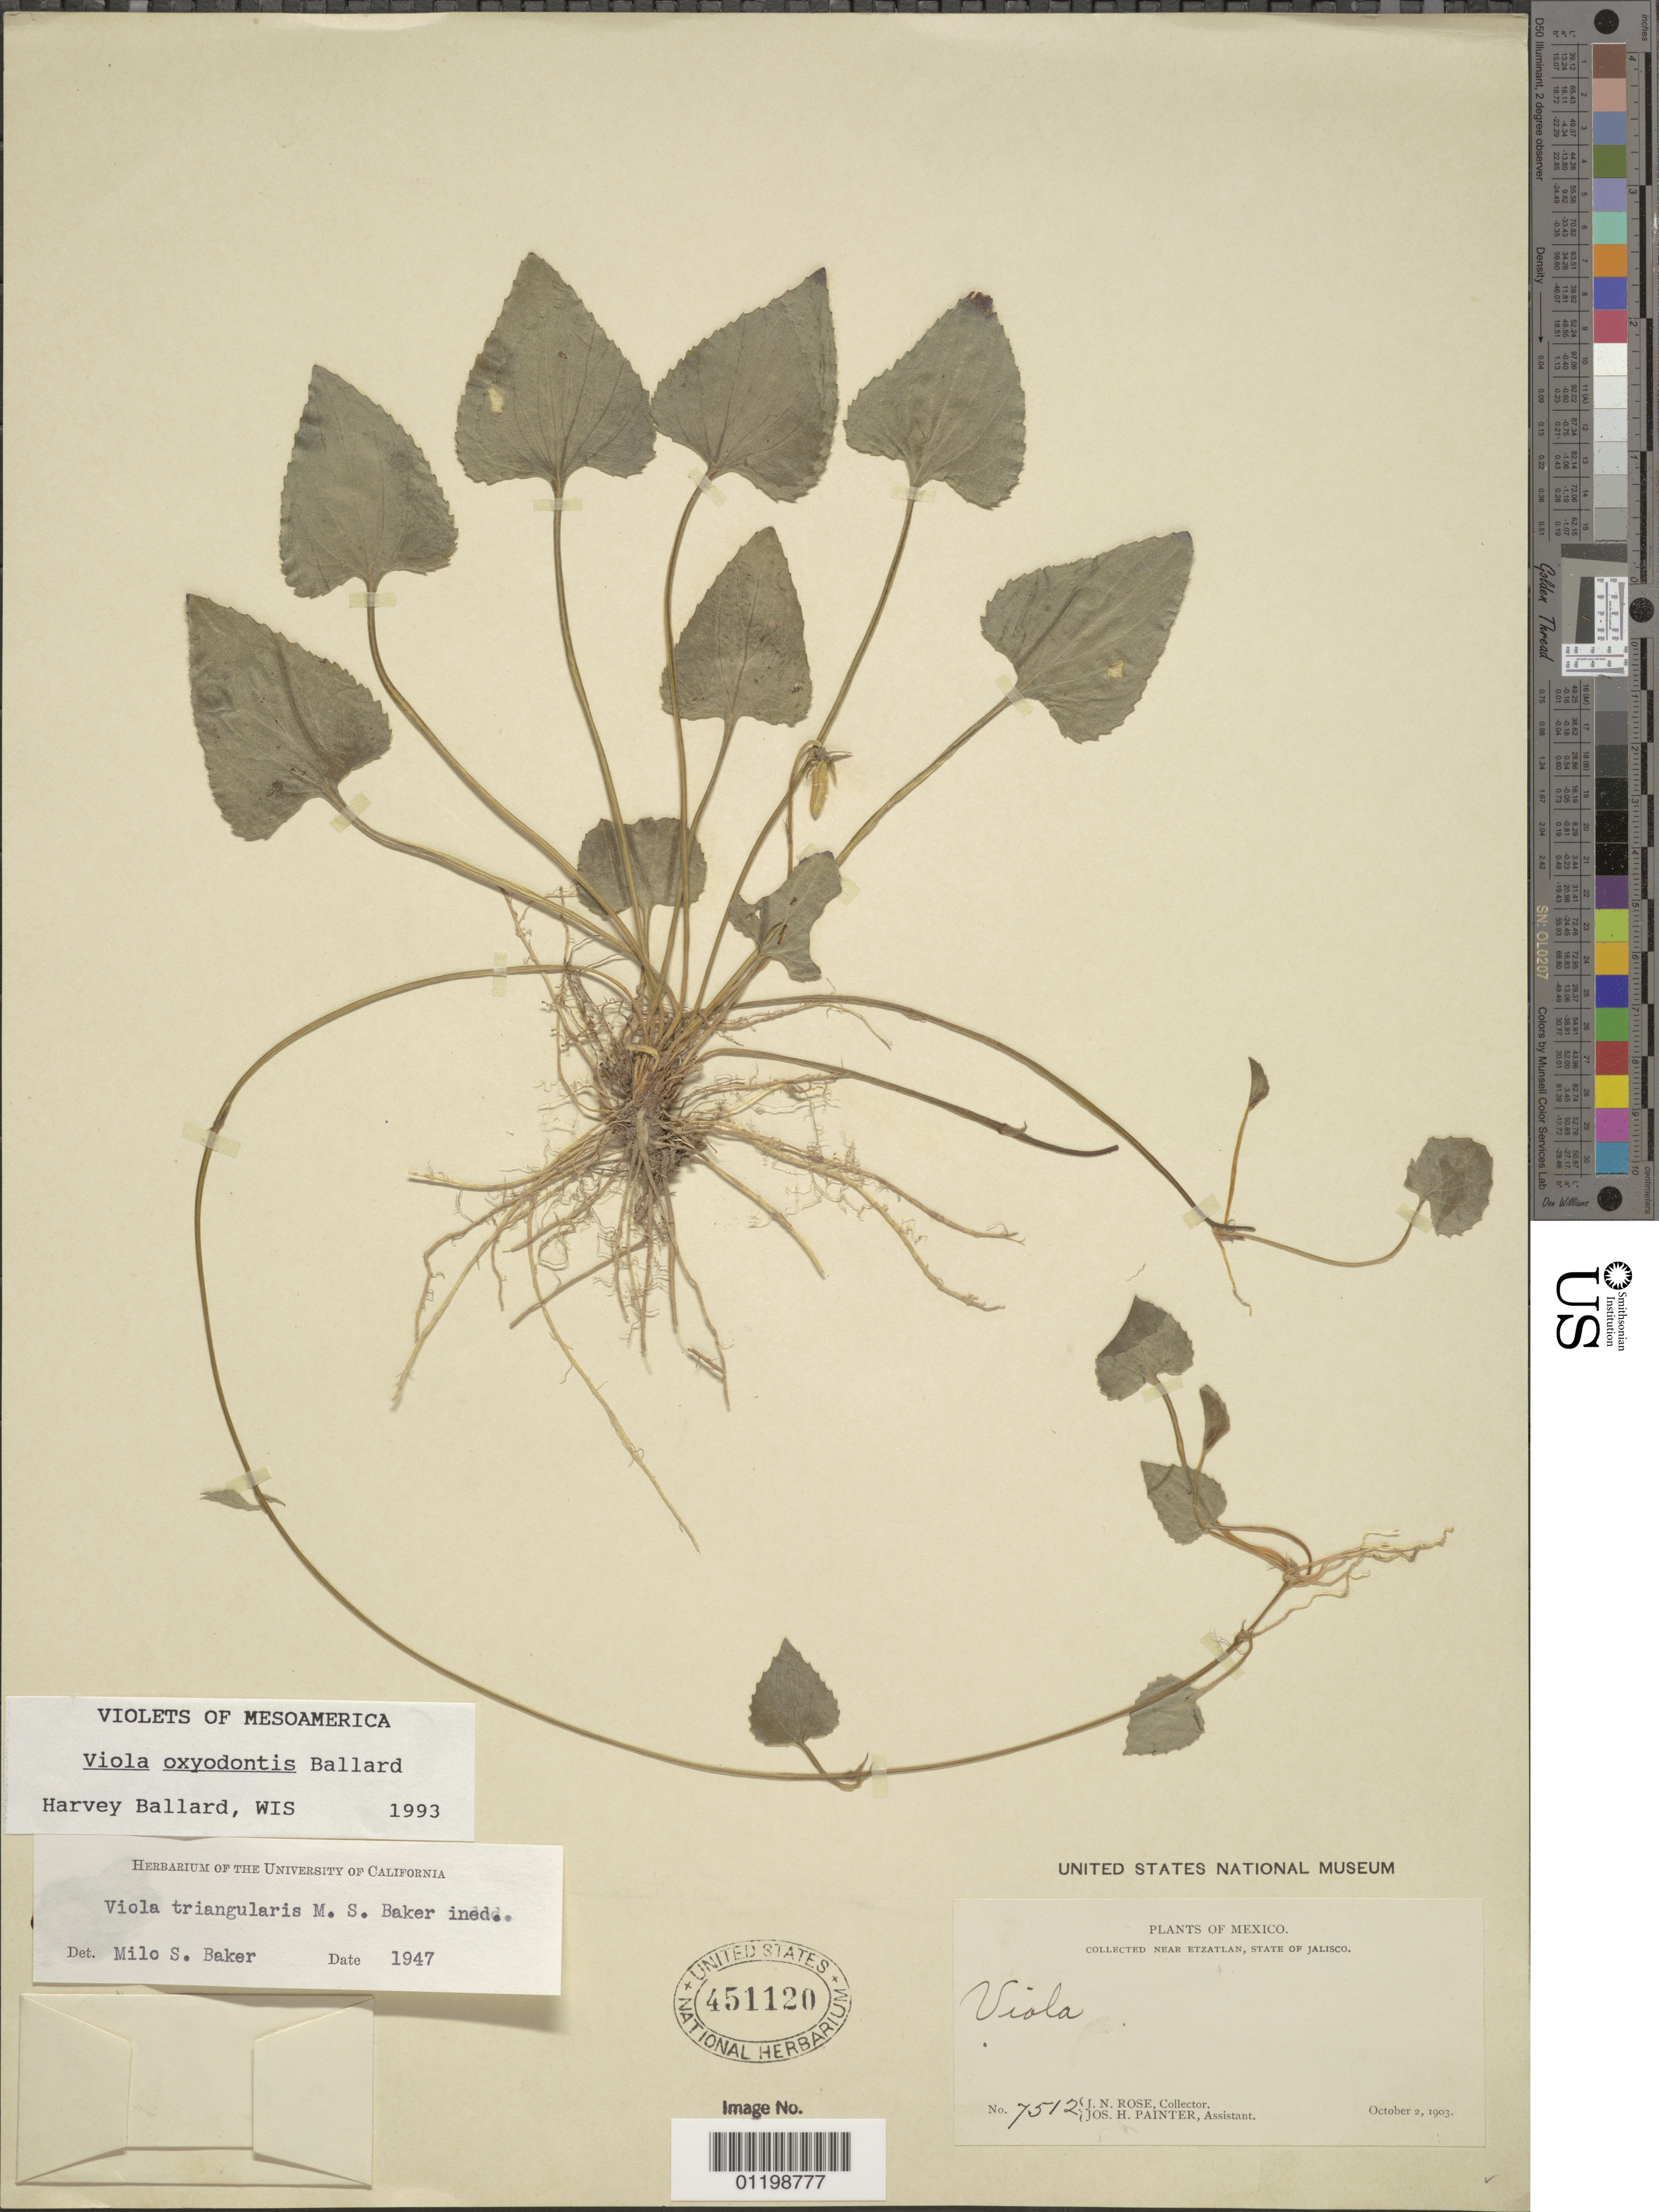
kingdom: Plantae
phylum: Tracheophyta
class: Magnoliopsida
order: Malpighiales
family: Violaceae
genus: Viola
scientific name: Viola oxyodontis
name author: H.E. Ballard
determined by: Ballard, Harvey E.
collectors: J. N. Rose & J. H. Painter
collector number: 7512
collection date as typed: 02 Oct 1903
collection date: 1903-10-02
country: Mexico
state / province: Jalisco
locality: Near Etzatlan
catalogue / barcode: US 451120